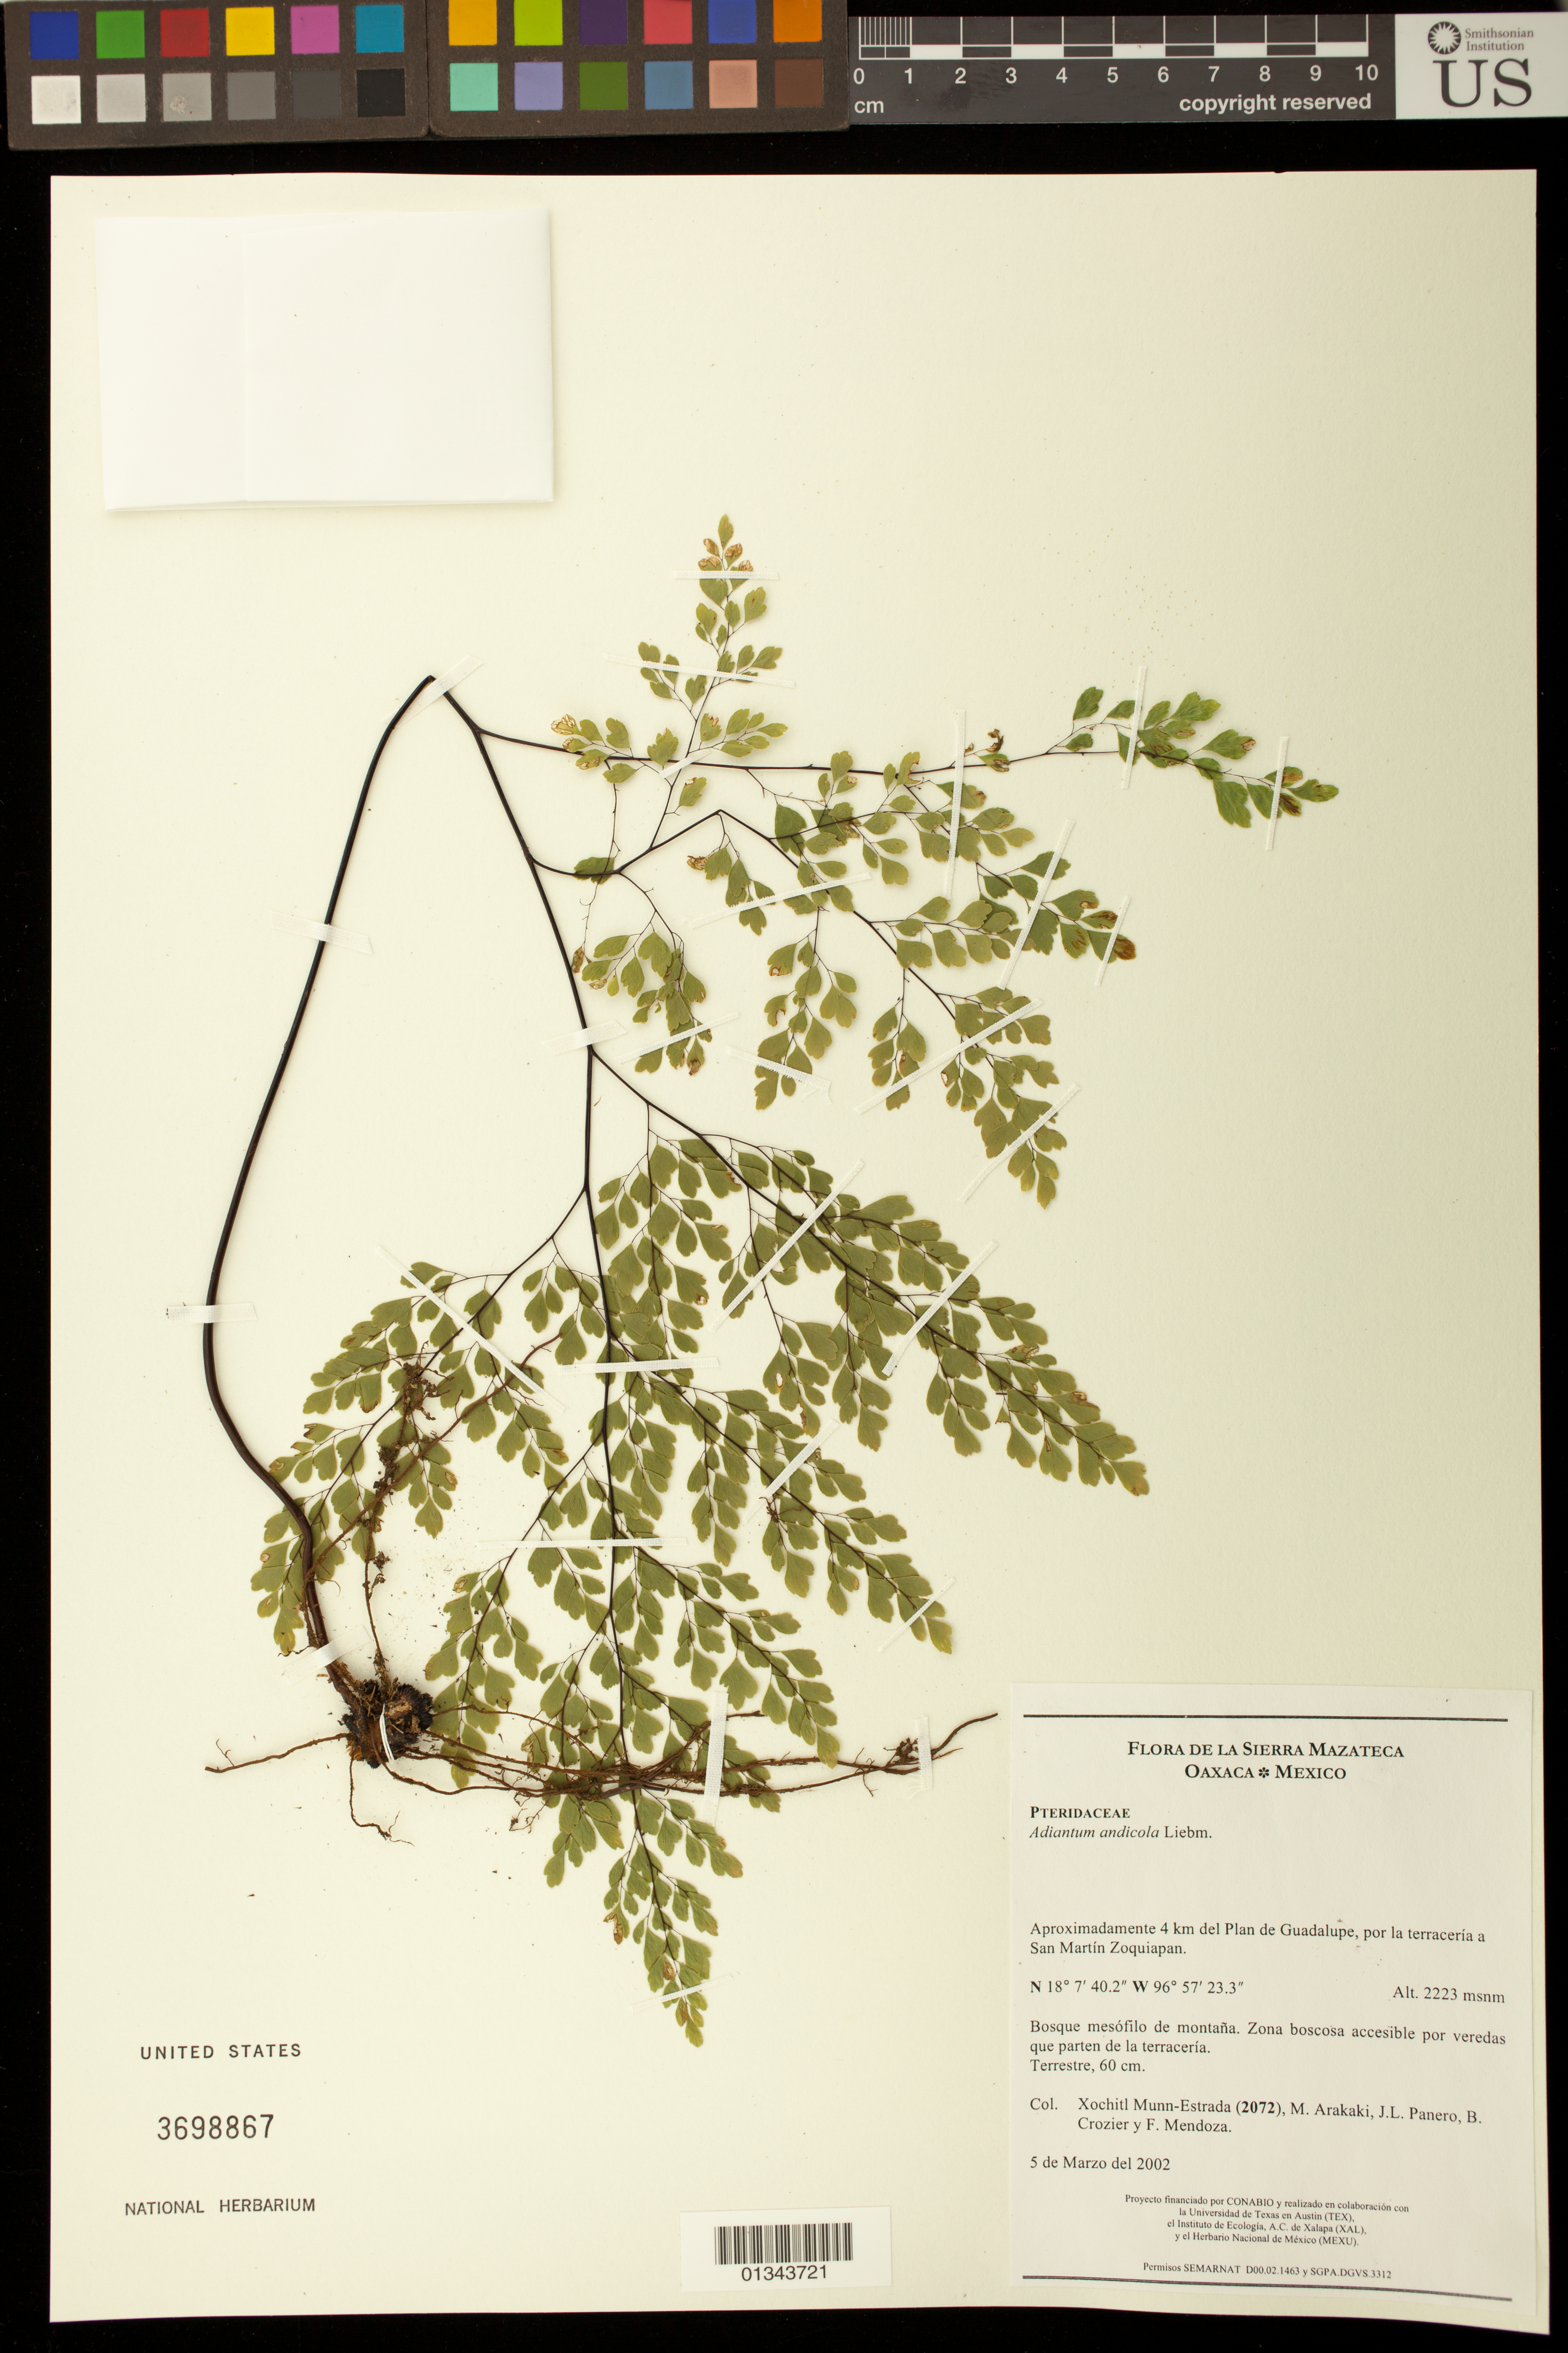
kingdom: Plantae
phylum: Tracheophyta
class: Polypodiopsida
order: Polypodiales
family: Pteridaceae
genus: Adiantum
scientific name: Adiantum andicola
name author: Liebm.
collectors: X. Munn-Estrada, M. Arakaki, J. L. Panero, B. Crozier & F. Mendoza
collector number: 2072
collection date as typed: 5 de Marzo del 2002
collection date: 2002-03-05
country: Mexico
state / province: Oaxaca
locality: Aproximadamente 4 km de Plan de Guadalupe, por la terraceria a San Martin Zoquiapan.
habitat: Bosque mesofilo de montana. Zona boscosa accesible por veredas que parten de la terraceria.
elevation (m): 2223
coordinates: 18 07 40.2 N, 96 57 23.3 W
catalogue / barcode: US 3698867